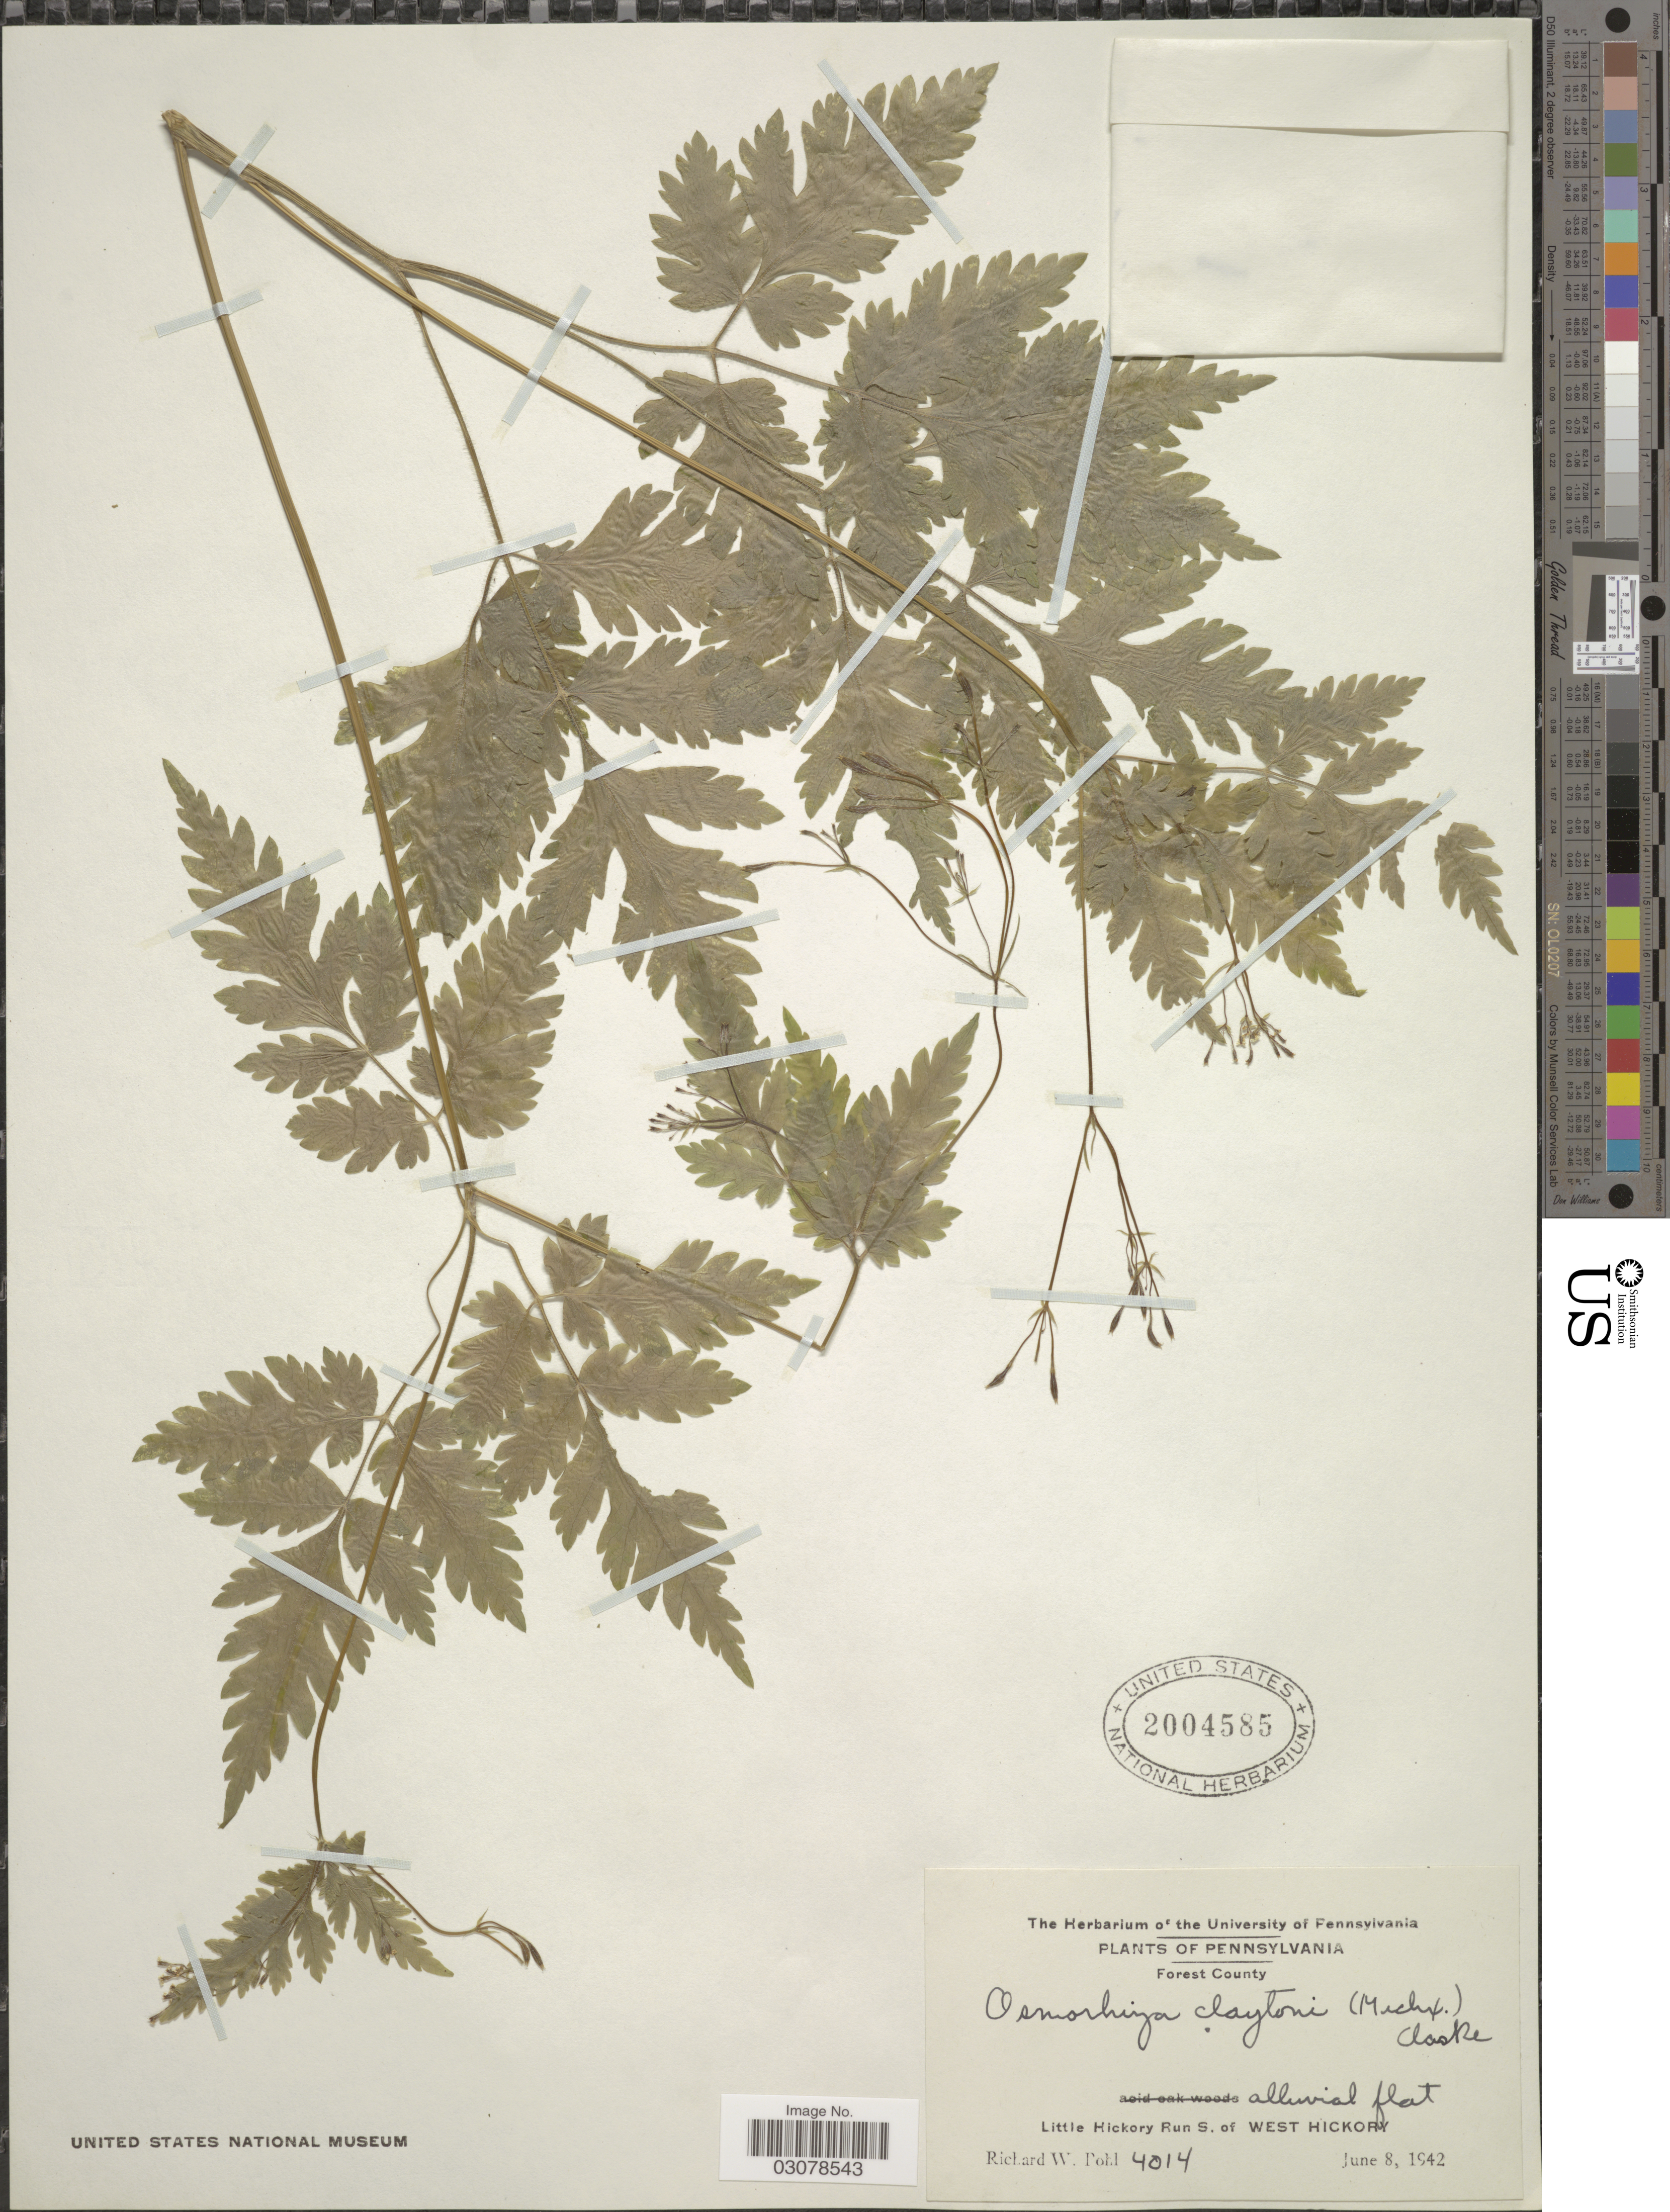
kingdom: Plantae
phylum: Tracheophyta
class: Magnoliopsida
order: Apiales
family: Apiaceae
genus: Osmorhiza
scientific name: Osmorhiza claytonii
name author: (Michx.) C.B. Clarke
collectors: R. W. Pohl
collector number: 4014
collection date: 1942-06-08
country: United States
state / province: Pennsylvania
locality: Forest County. Little Hickory Run S. of West Hickory.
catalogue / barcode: US 2004585